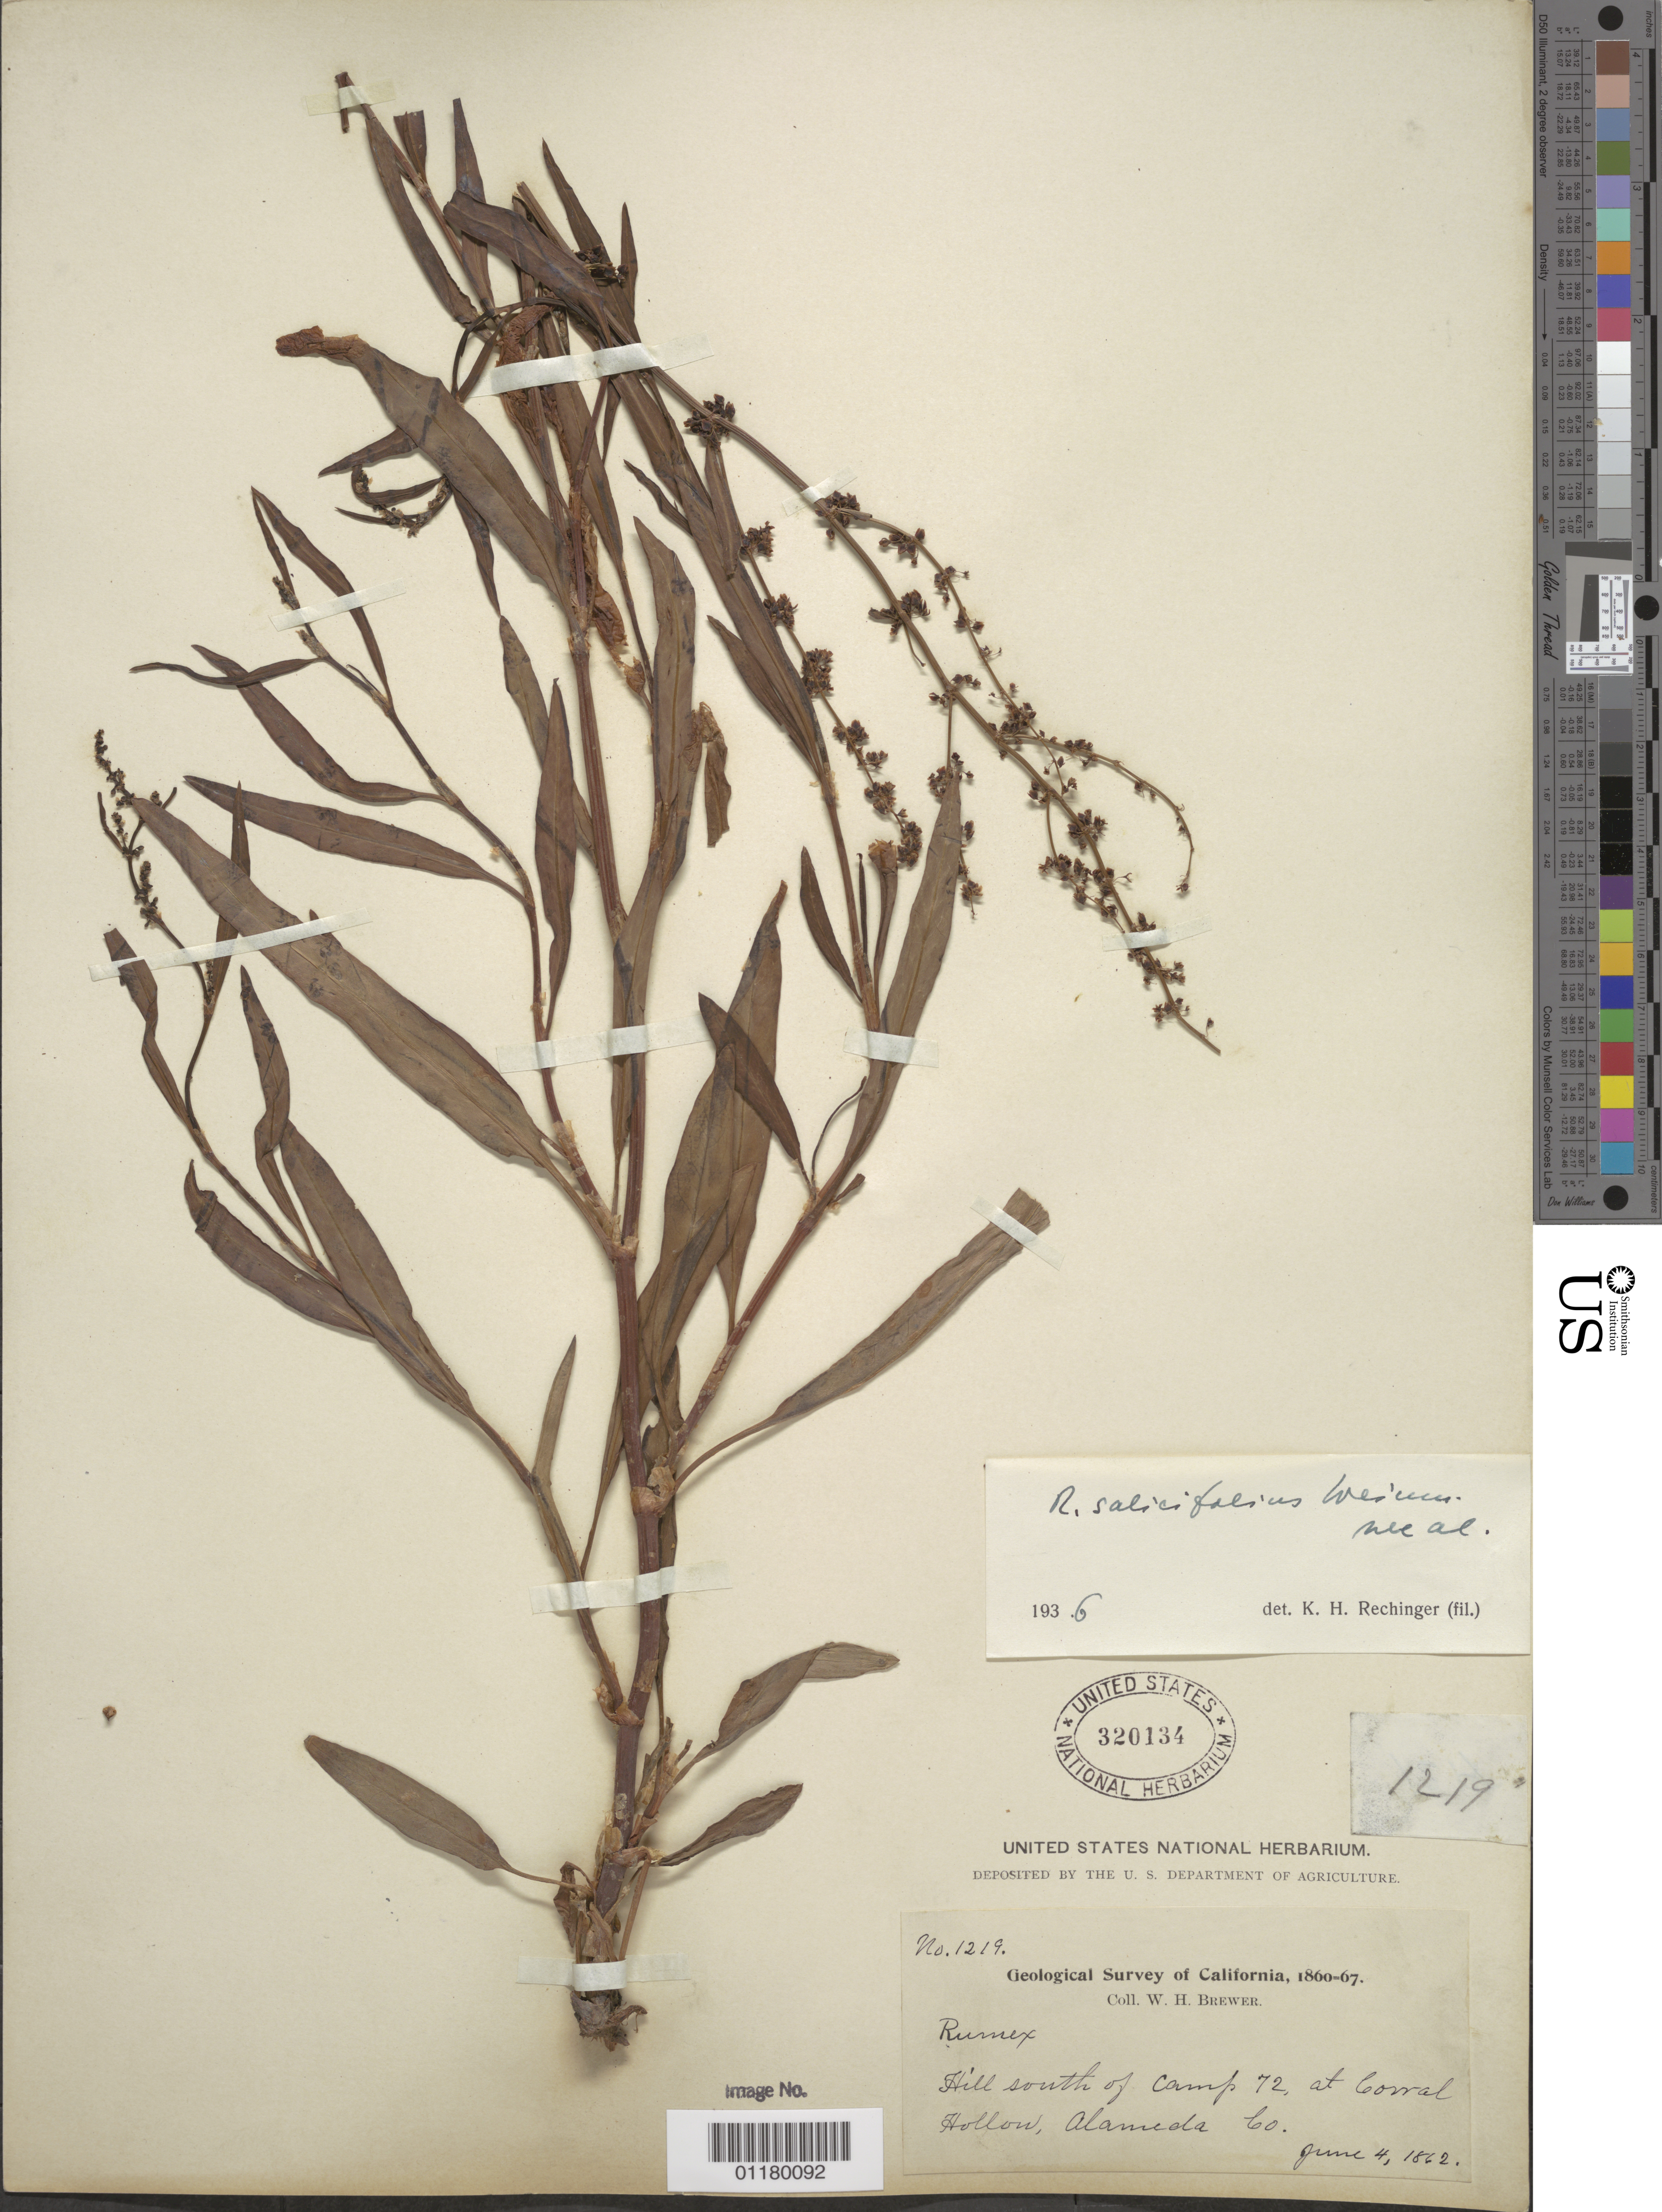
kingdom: Plantae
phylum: Tracheophyta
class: Magnoliopsida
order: Caryophyllales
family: Polygonaceae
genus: Rumex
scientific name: Rumex salicifolius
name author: Weinm.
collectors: W. H. Brewer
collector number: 1219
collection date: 1862-06-04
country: United States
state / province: California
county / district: Alameda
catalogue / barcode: US 320134